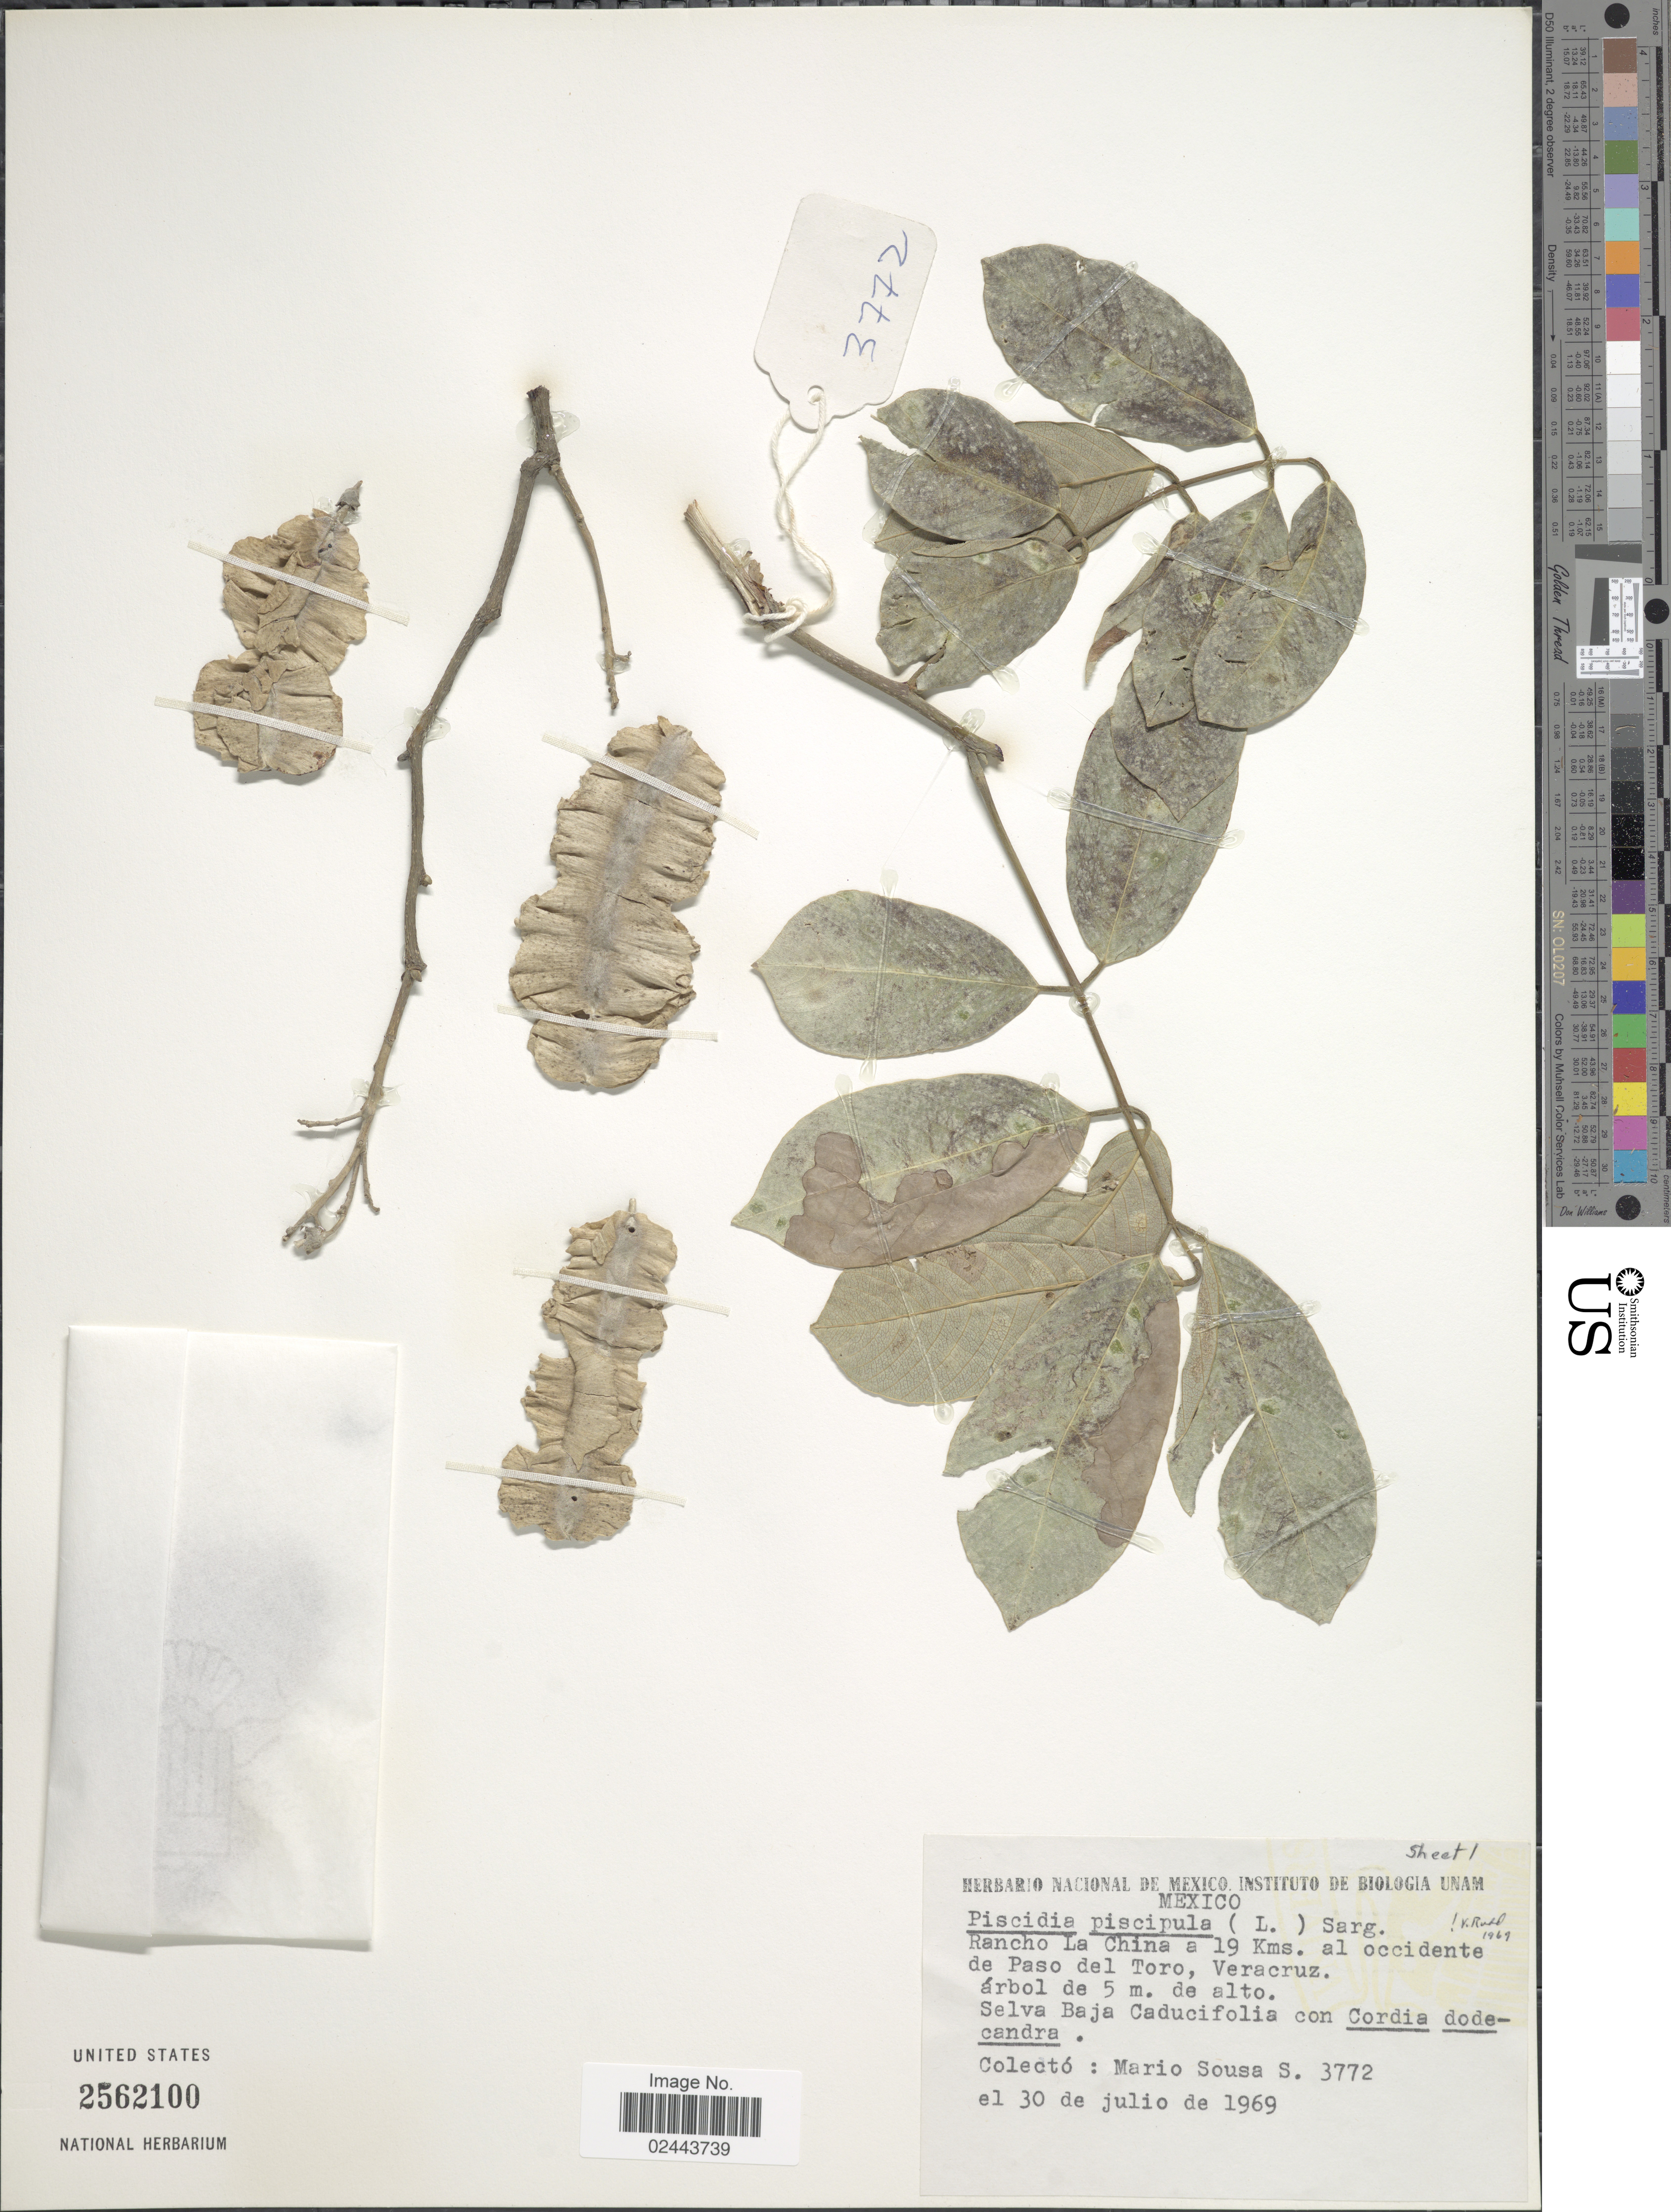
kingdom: Plantae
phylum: Tracheophyta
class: Magnoliopsida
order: Fabales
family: Fabaceae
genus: Piscidia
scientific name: Piscidia piscipula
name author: (L.) Sarg.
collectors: M. Sousa S.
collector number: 3772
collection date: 1969-07-30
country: Mexico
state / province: Veracruz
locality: Rancho La China a 19 Kms. al occidente de Paso del Toro, Veracruz.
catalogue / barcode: US 2562100